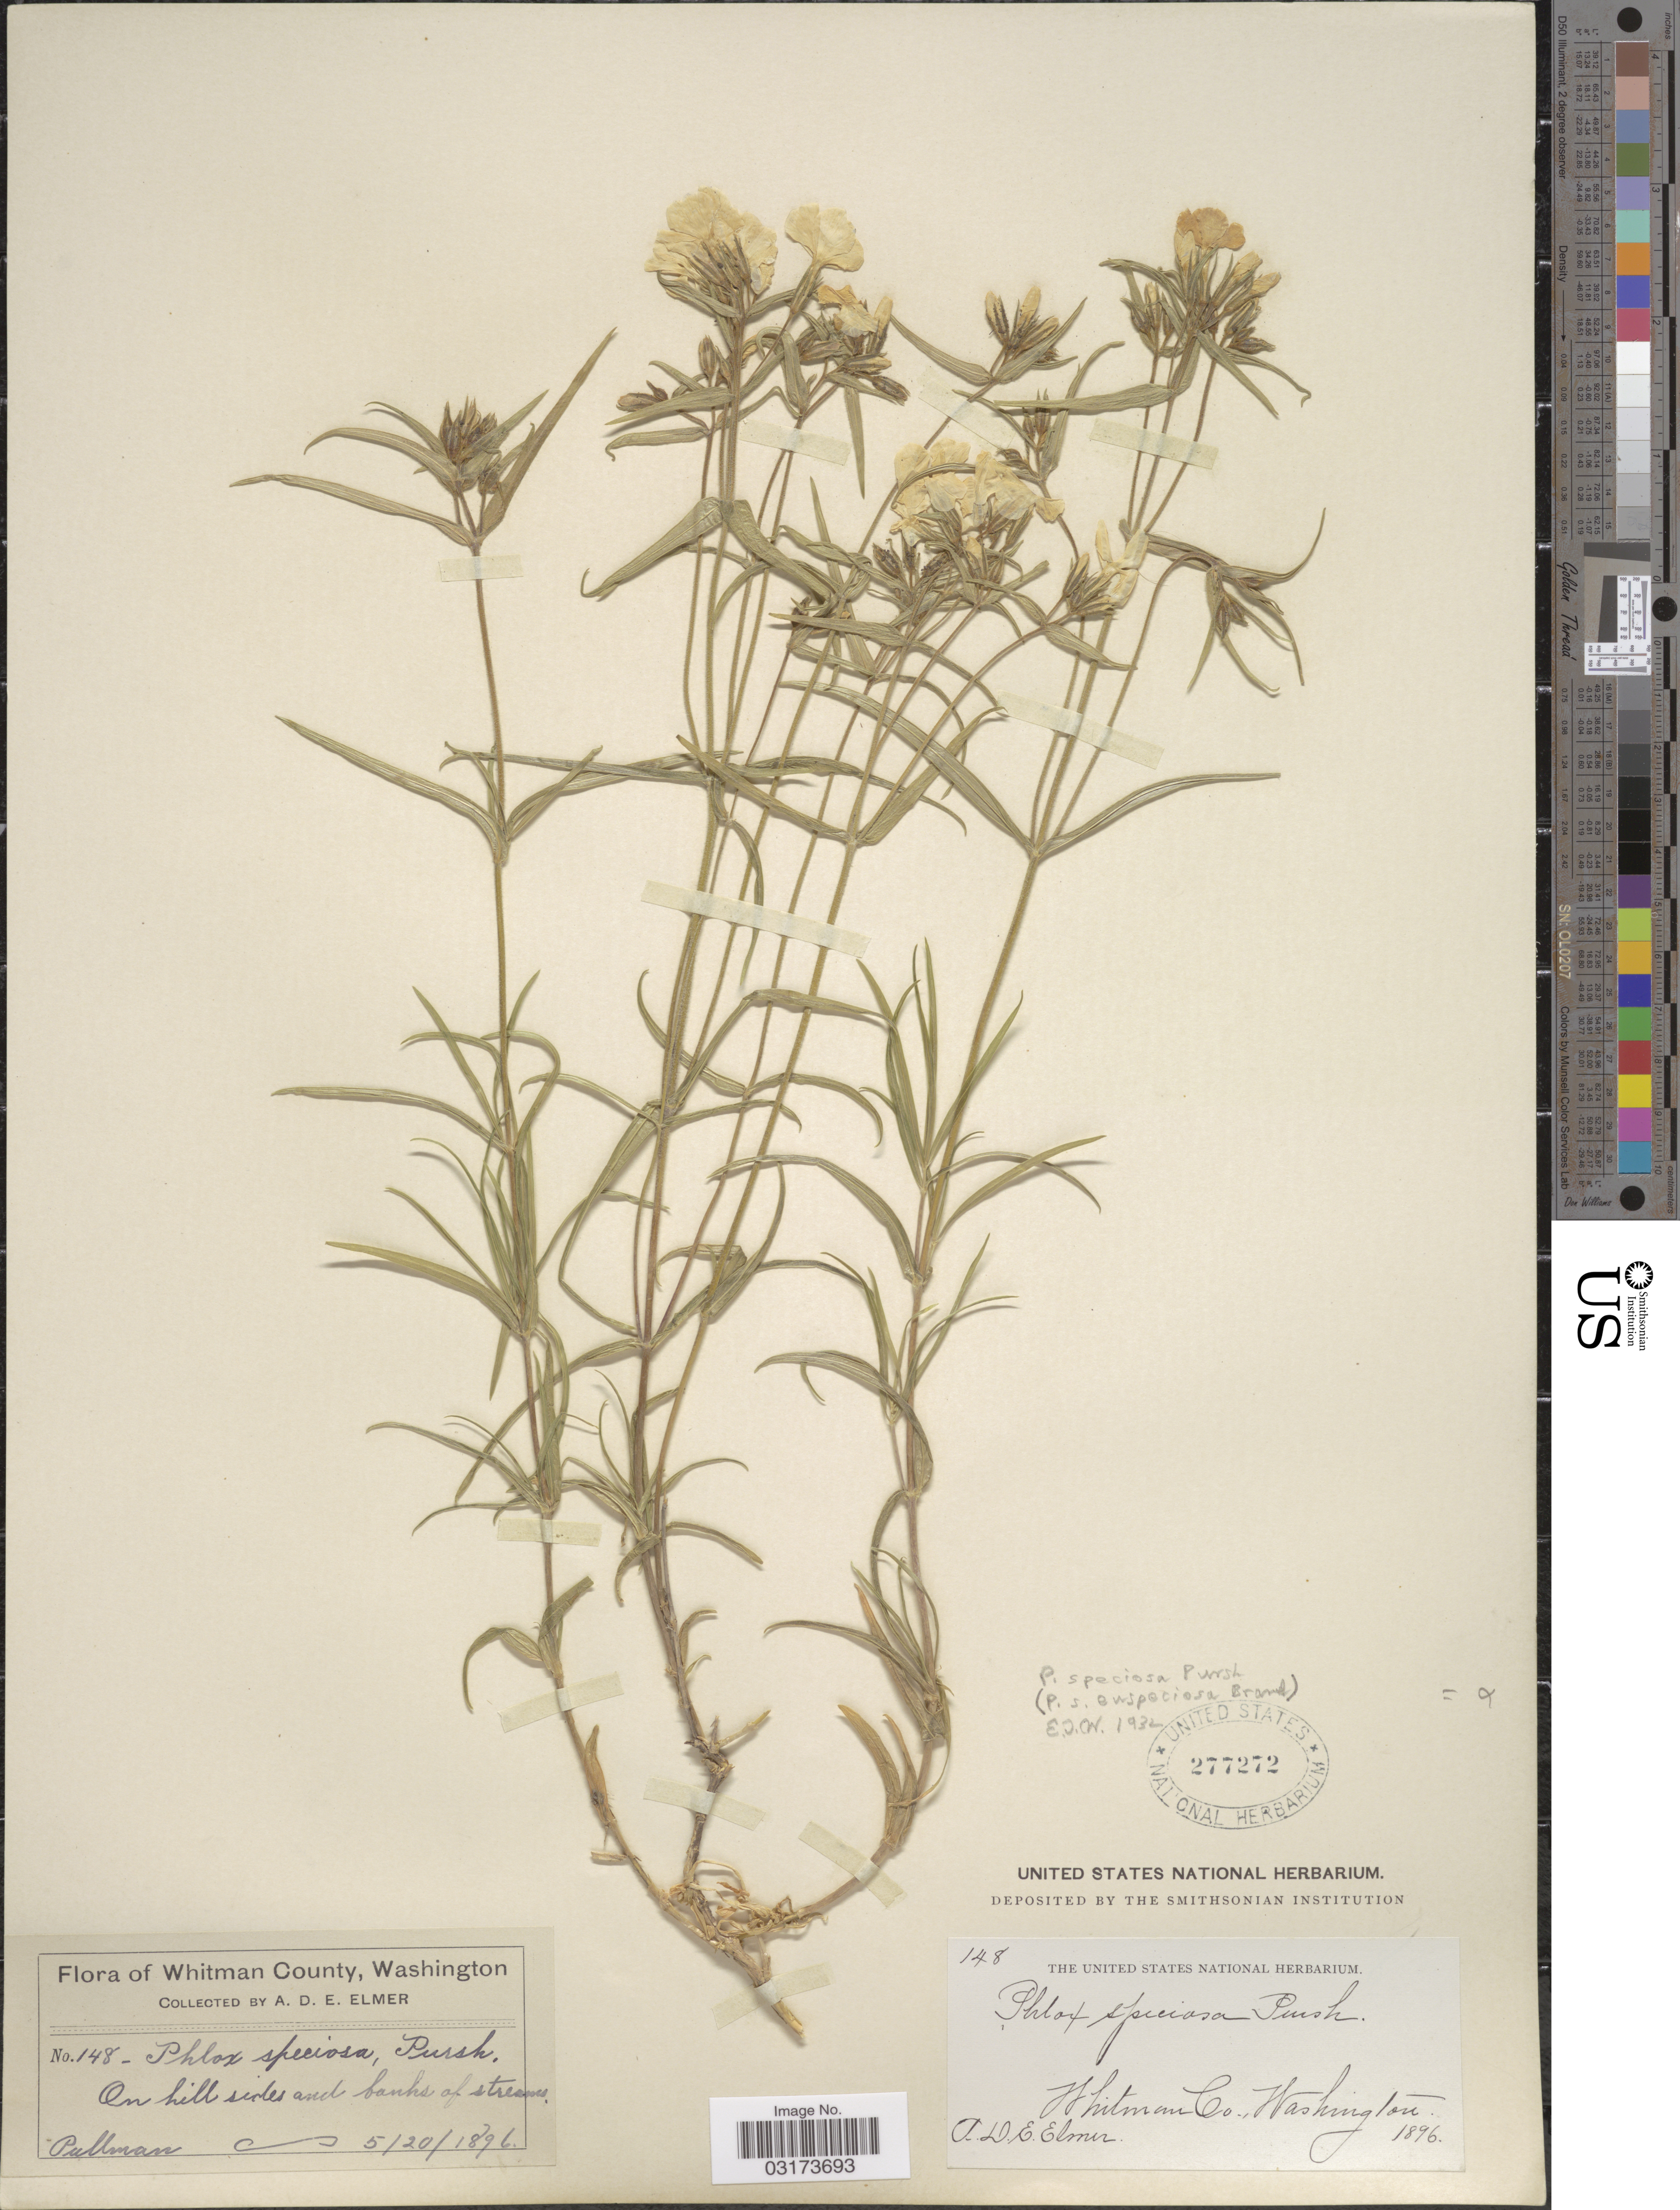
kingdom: Plantae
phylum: Tracheophyta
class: Magnoliopsida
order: Ericales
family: Polemoniaceae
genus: Phlox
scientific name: Phlox speciosa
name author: Pursh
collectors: A. D. E. Elmer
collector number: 148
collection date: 1896-05-20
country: United States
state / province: Washington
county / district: Whitman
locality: Whitman County. Pullman.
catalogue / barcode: US 277272